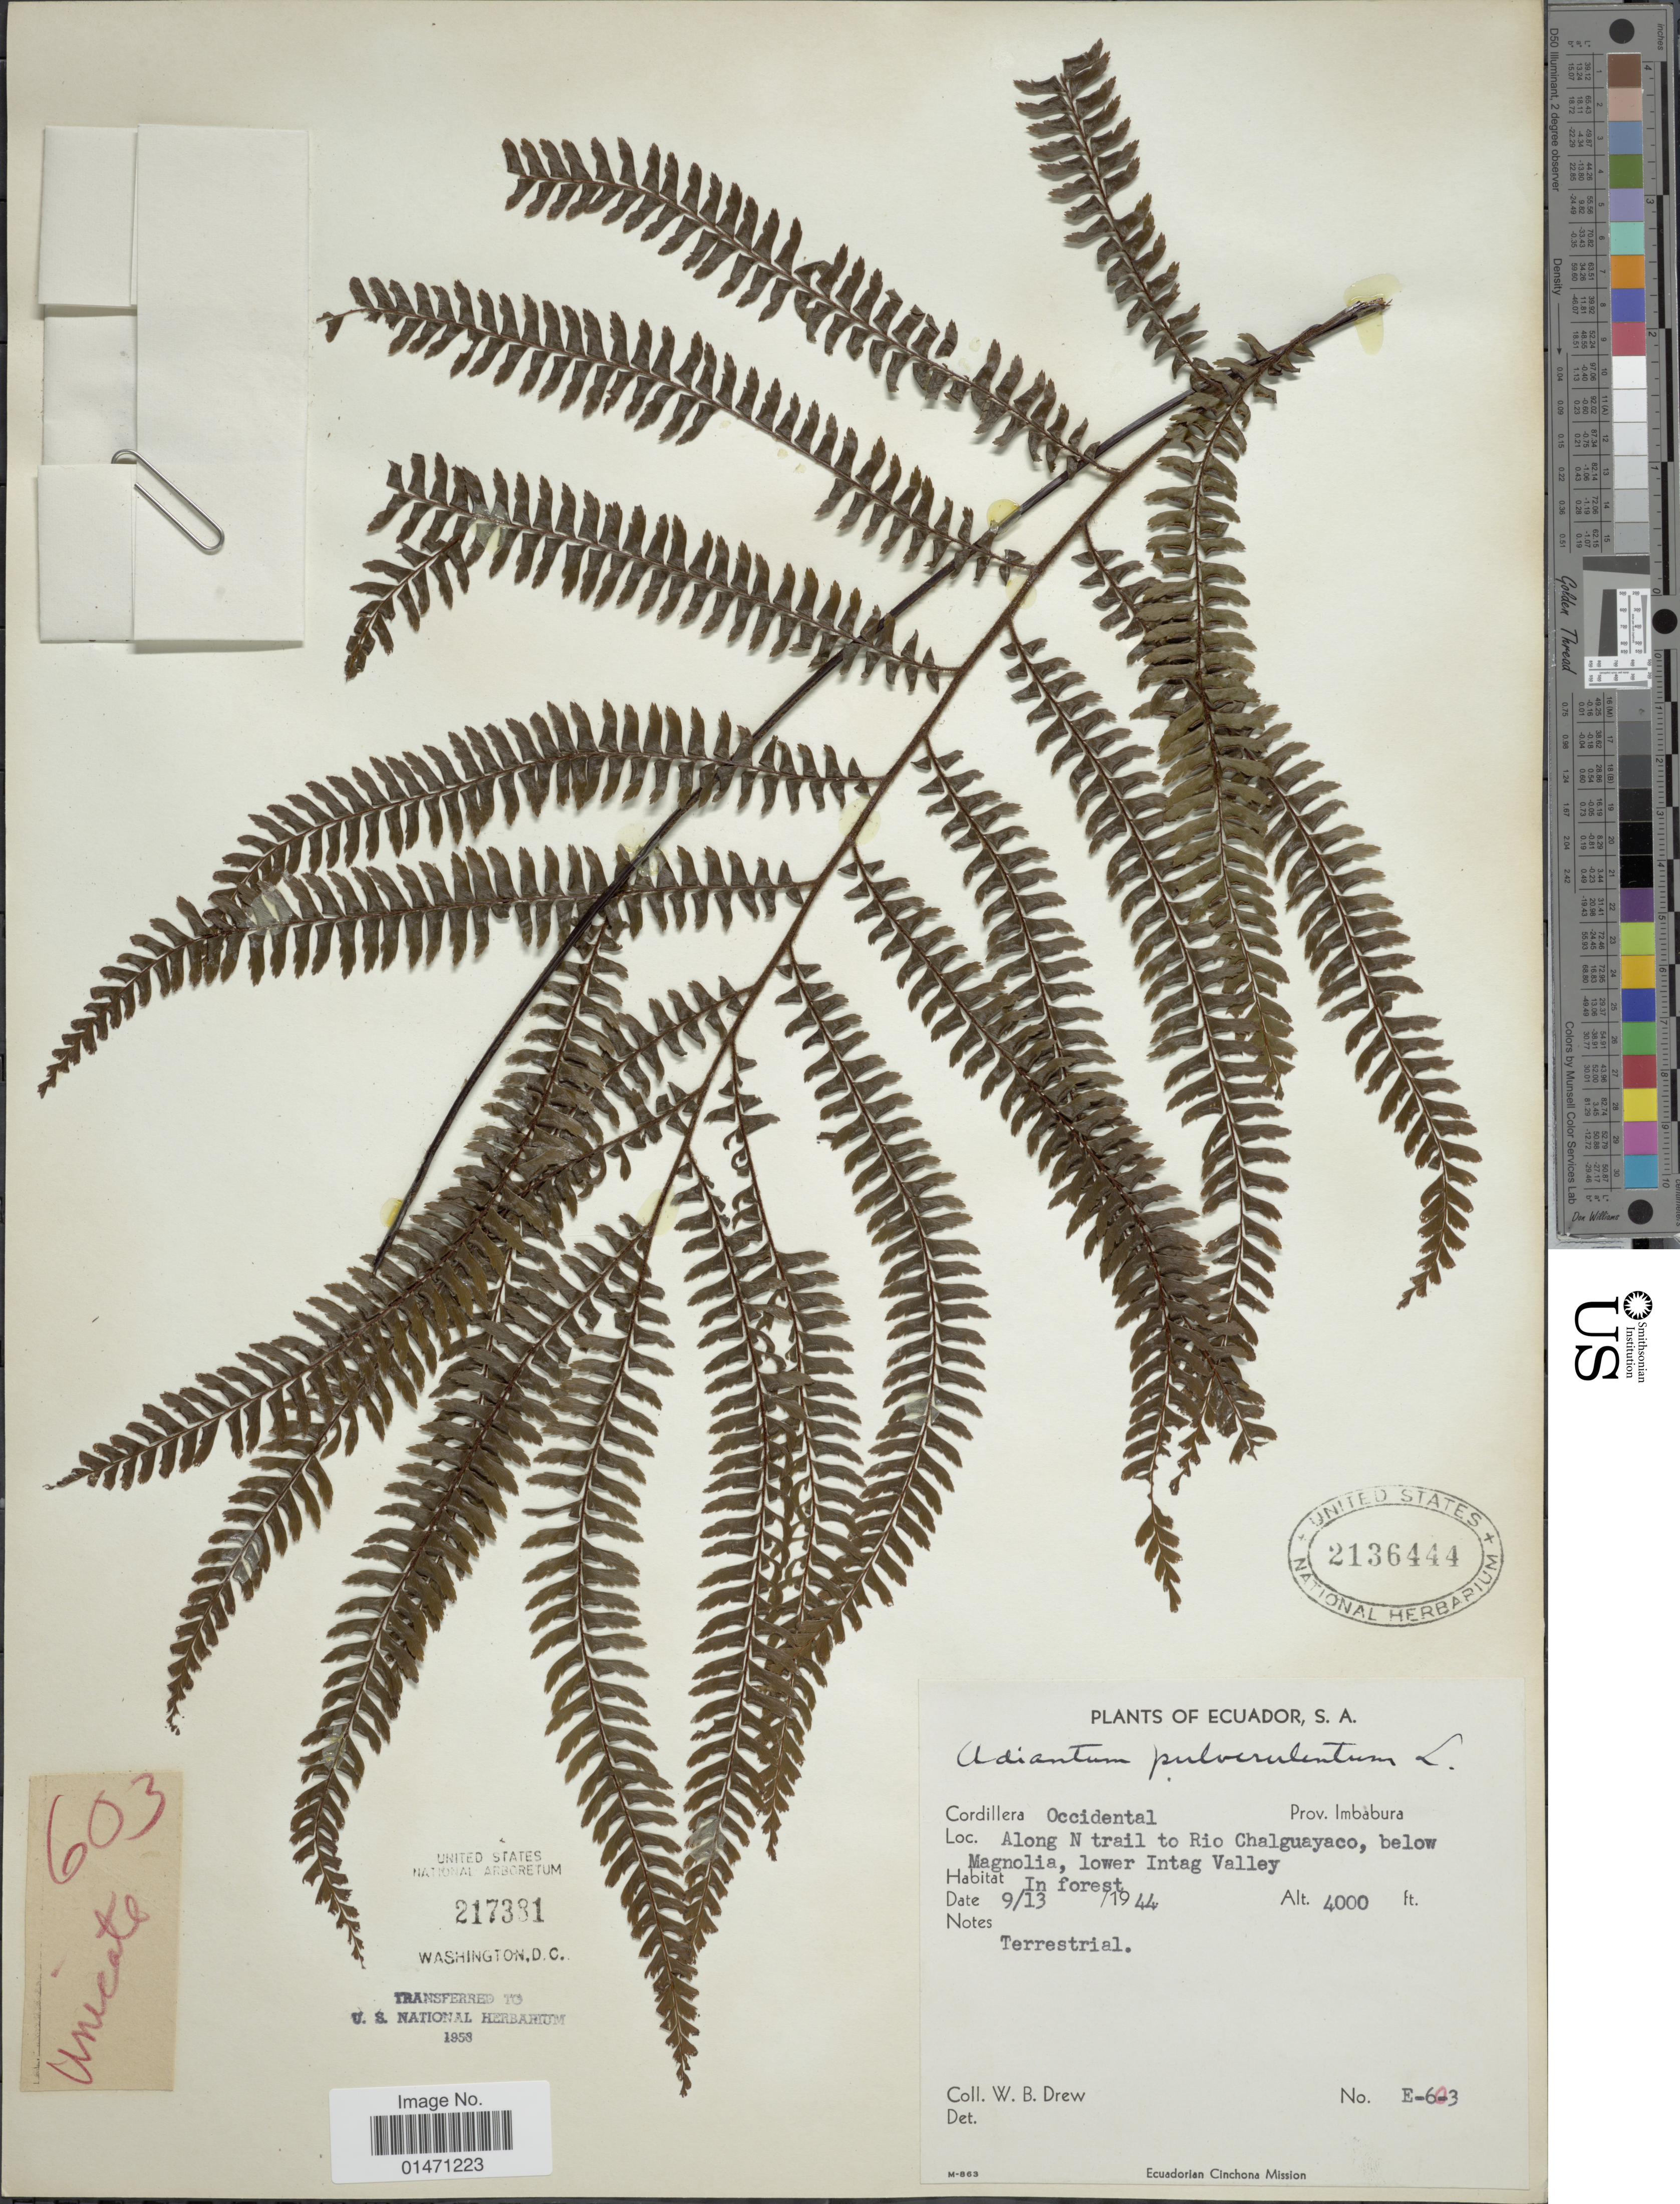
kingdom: Plantae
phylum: Tracheophyta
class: Polypodiopsida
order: Polypodiales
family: Pteridaceae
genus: Adiantum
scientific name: Adiantum pulverulentum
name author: L.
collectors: W. B. Drew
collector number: E-603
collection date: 1944-09-13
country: Ecuador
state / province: Imbabura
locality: Plants of Ecuador, S.A., Cordillera Occidental, prov. Imbabura, along N trail to Rio Chalguayaco, below Magnolia, lower Intag valley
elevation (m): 1219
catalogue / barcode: US 2136444